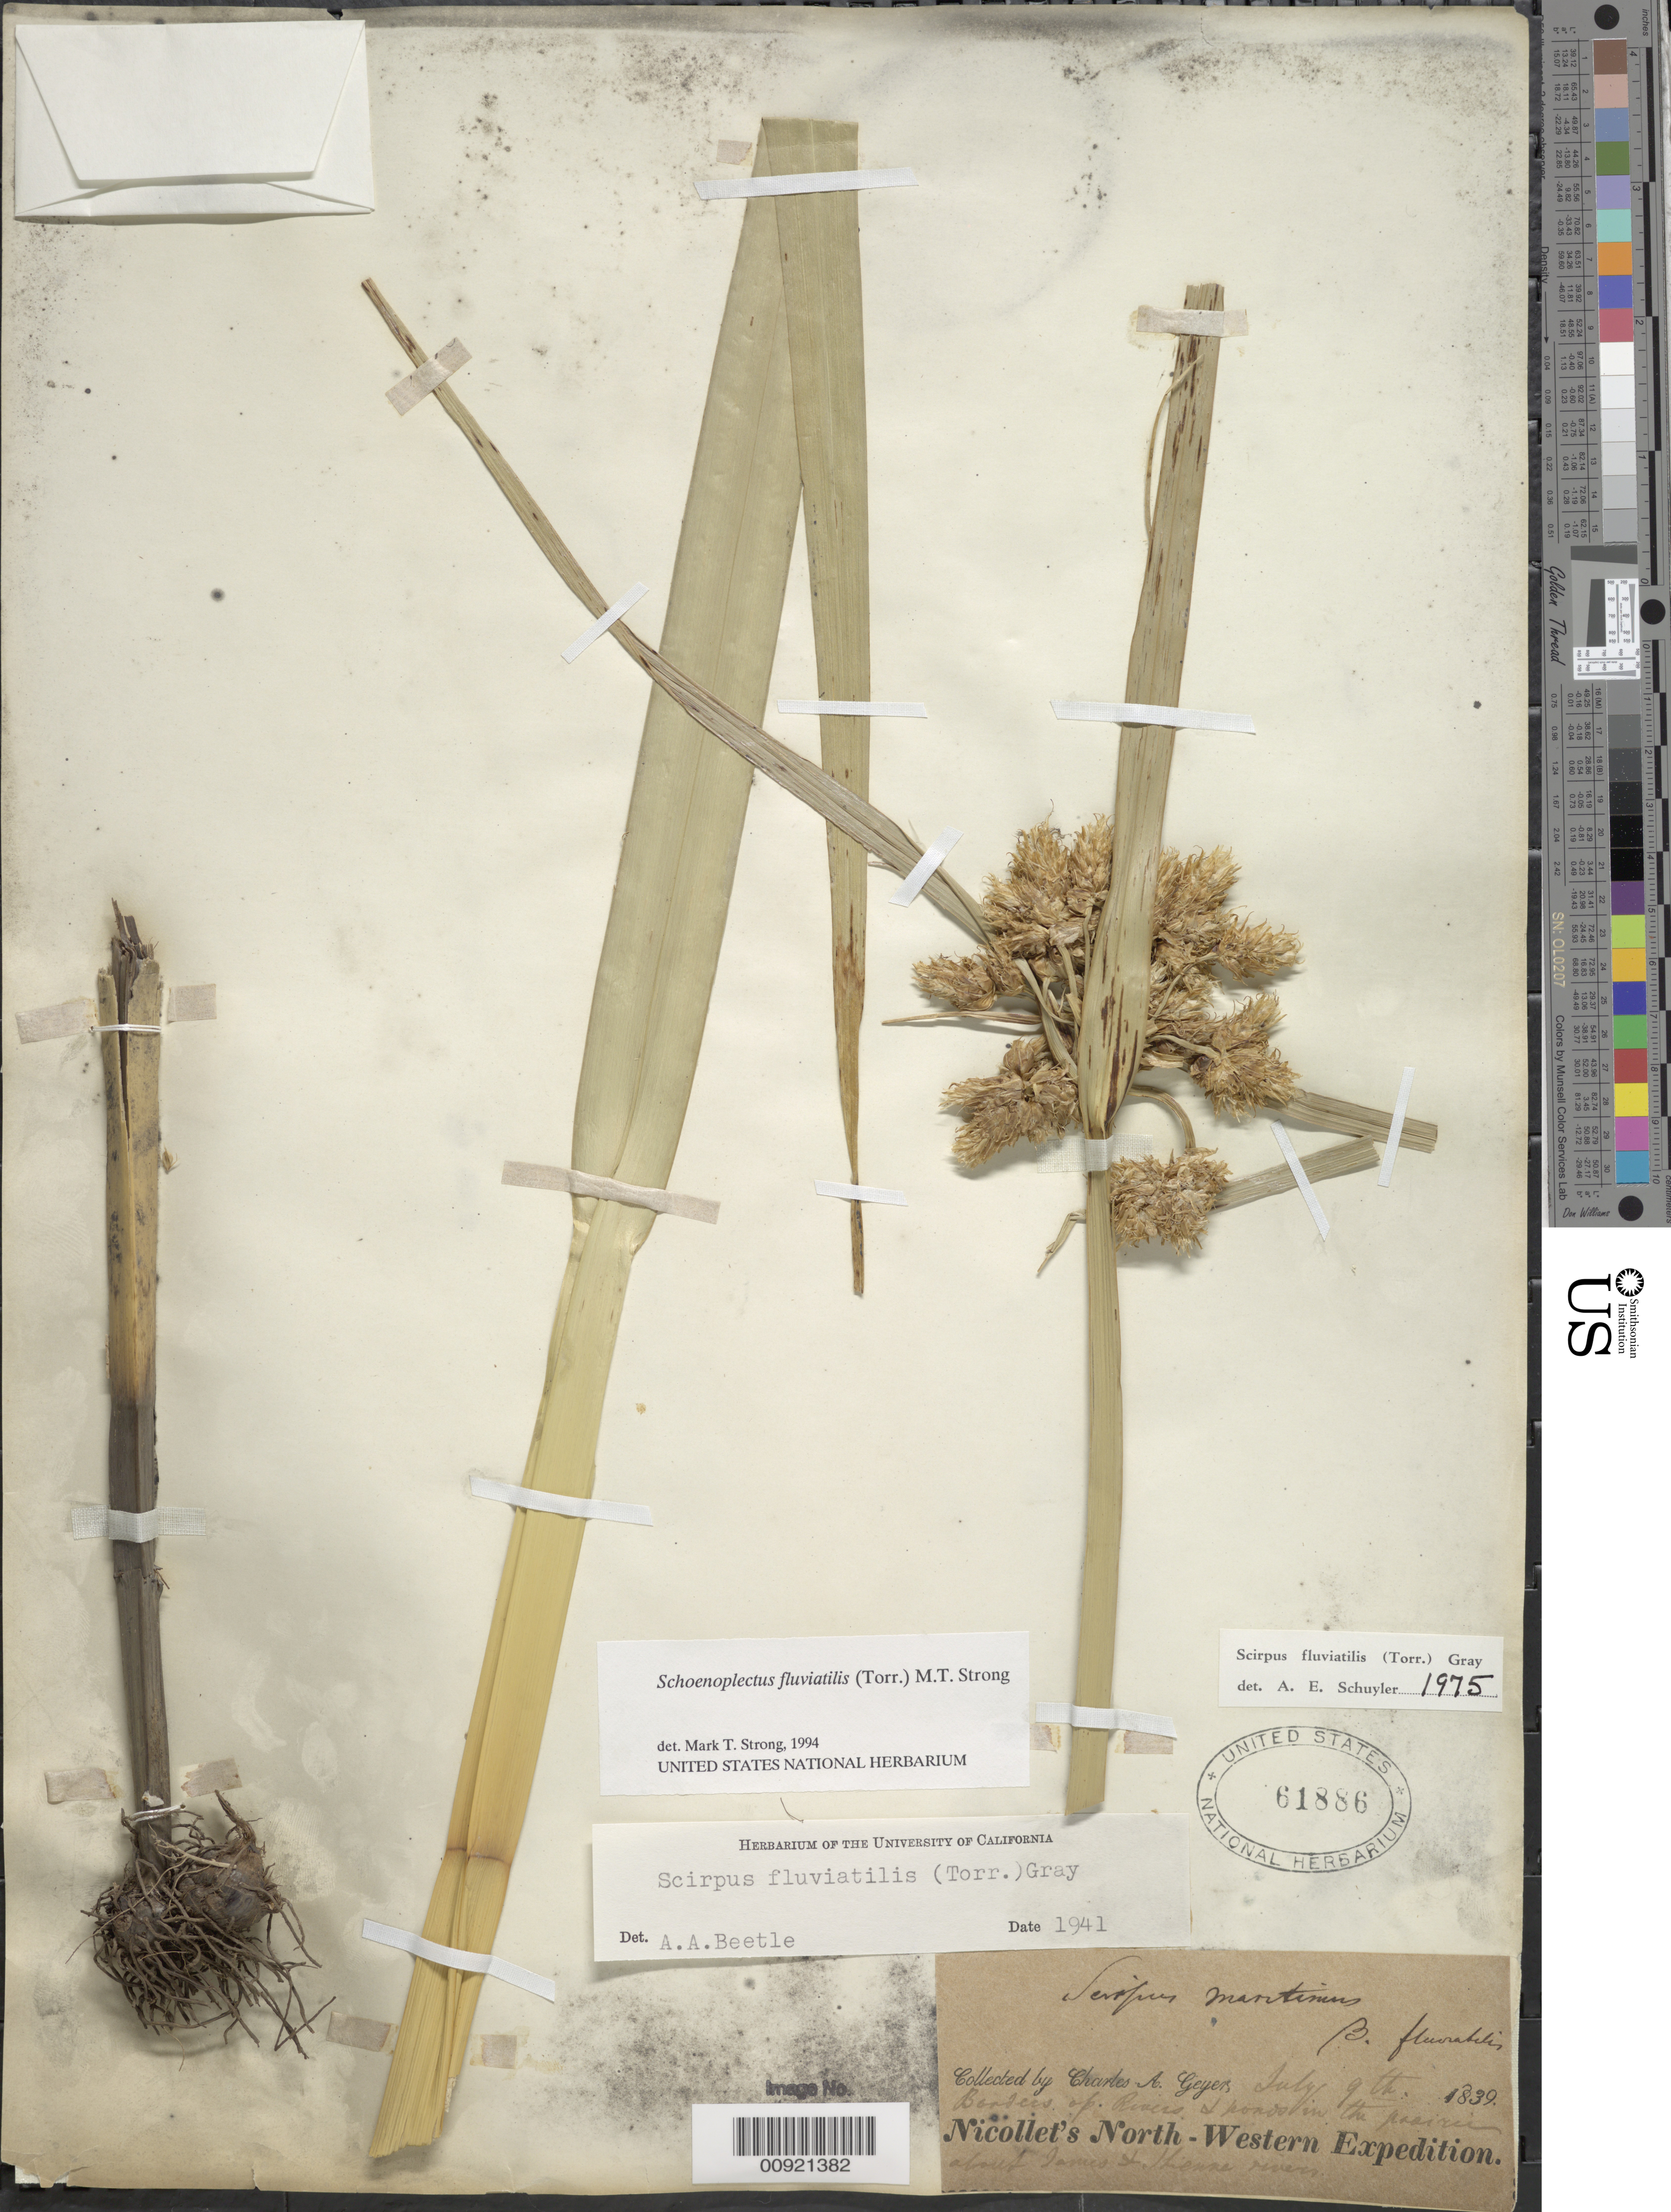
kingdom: Plantae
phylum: Tracheophyta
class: Liliopsida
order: Poales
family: Cyperaceae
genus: Bolboschoenus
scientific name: Bolboschoenus fluviatilis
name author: (Torr.) Soják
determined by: Strong, M. T., (US), Smithsonian Institution - National Museum of Natural History (UNITED STATES)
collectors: C. A. Geyer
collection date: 1839-07-09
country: United States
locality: Borders of Rivers + ponds in the prairie about James & Shienne rivers North-Western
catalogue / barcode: US 61886